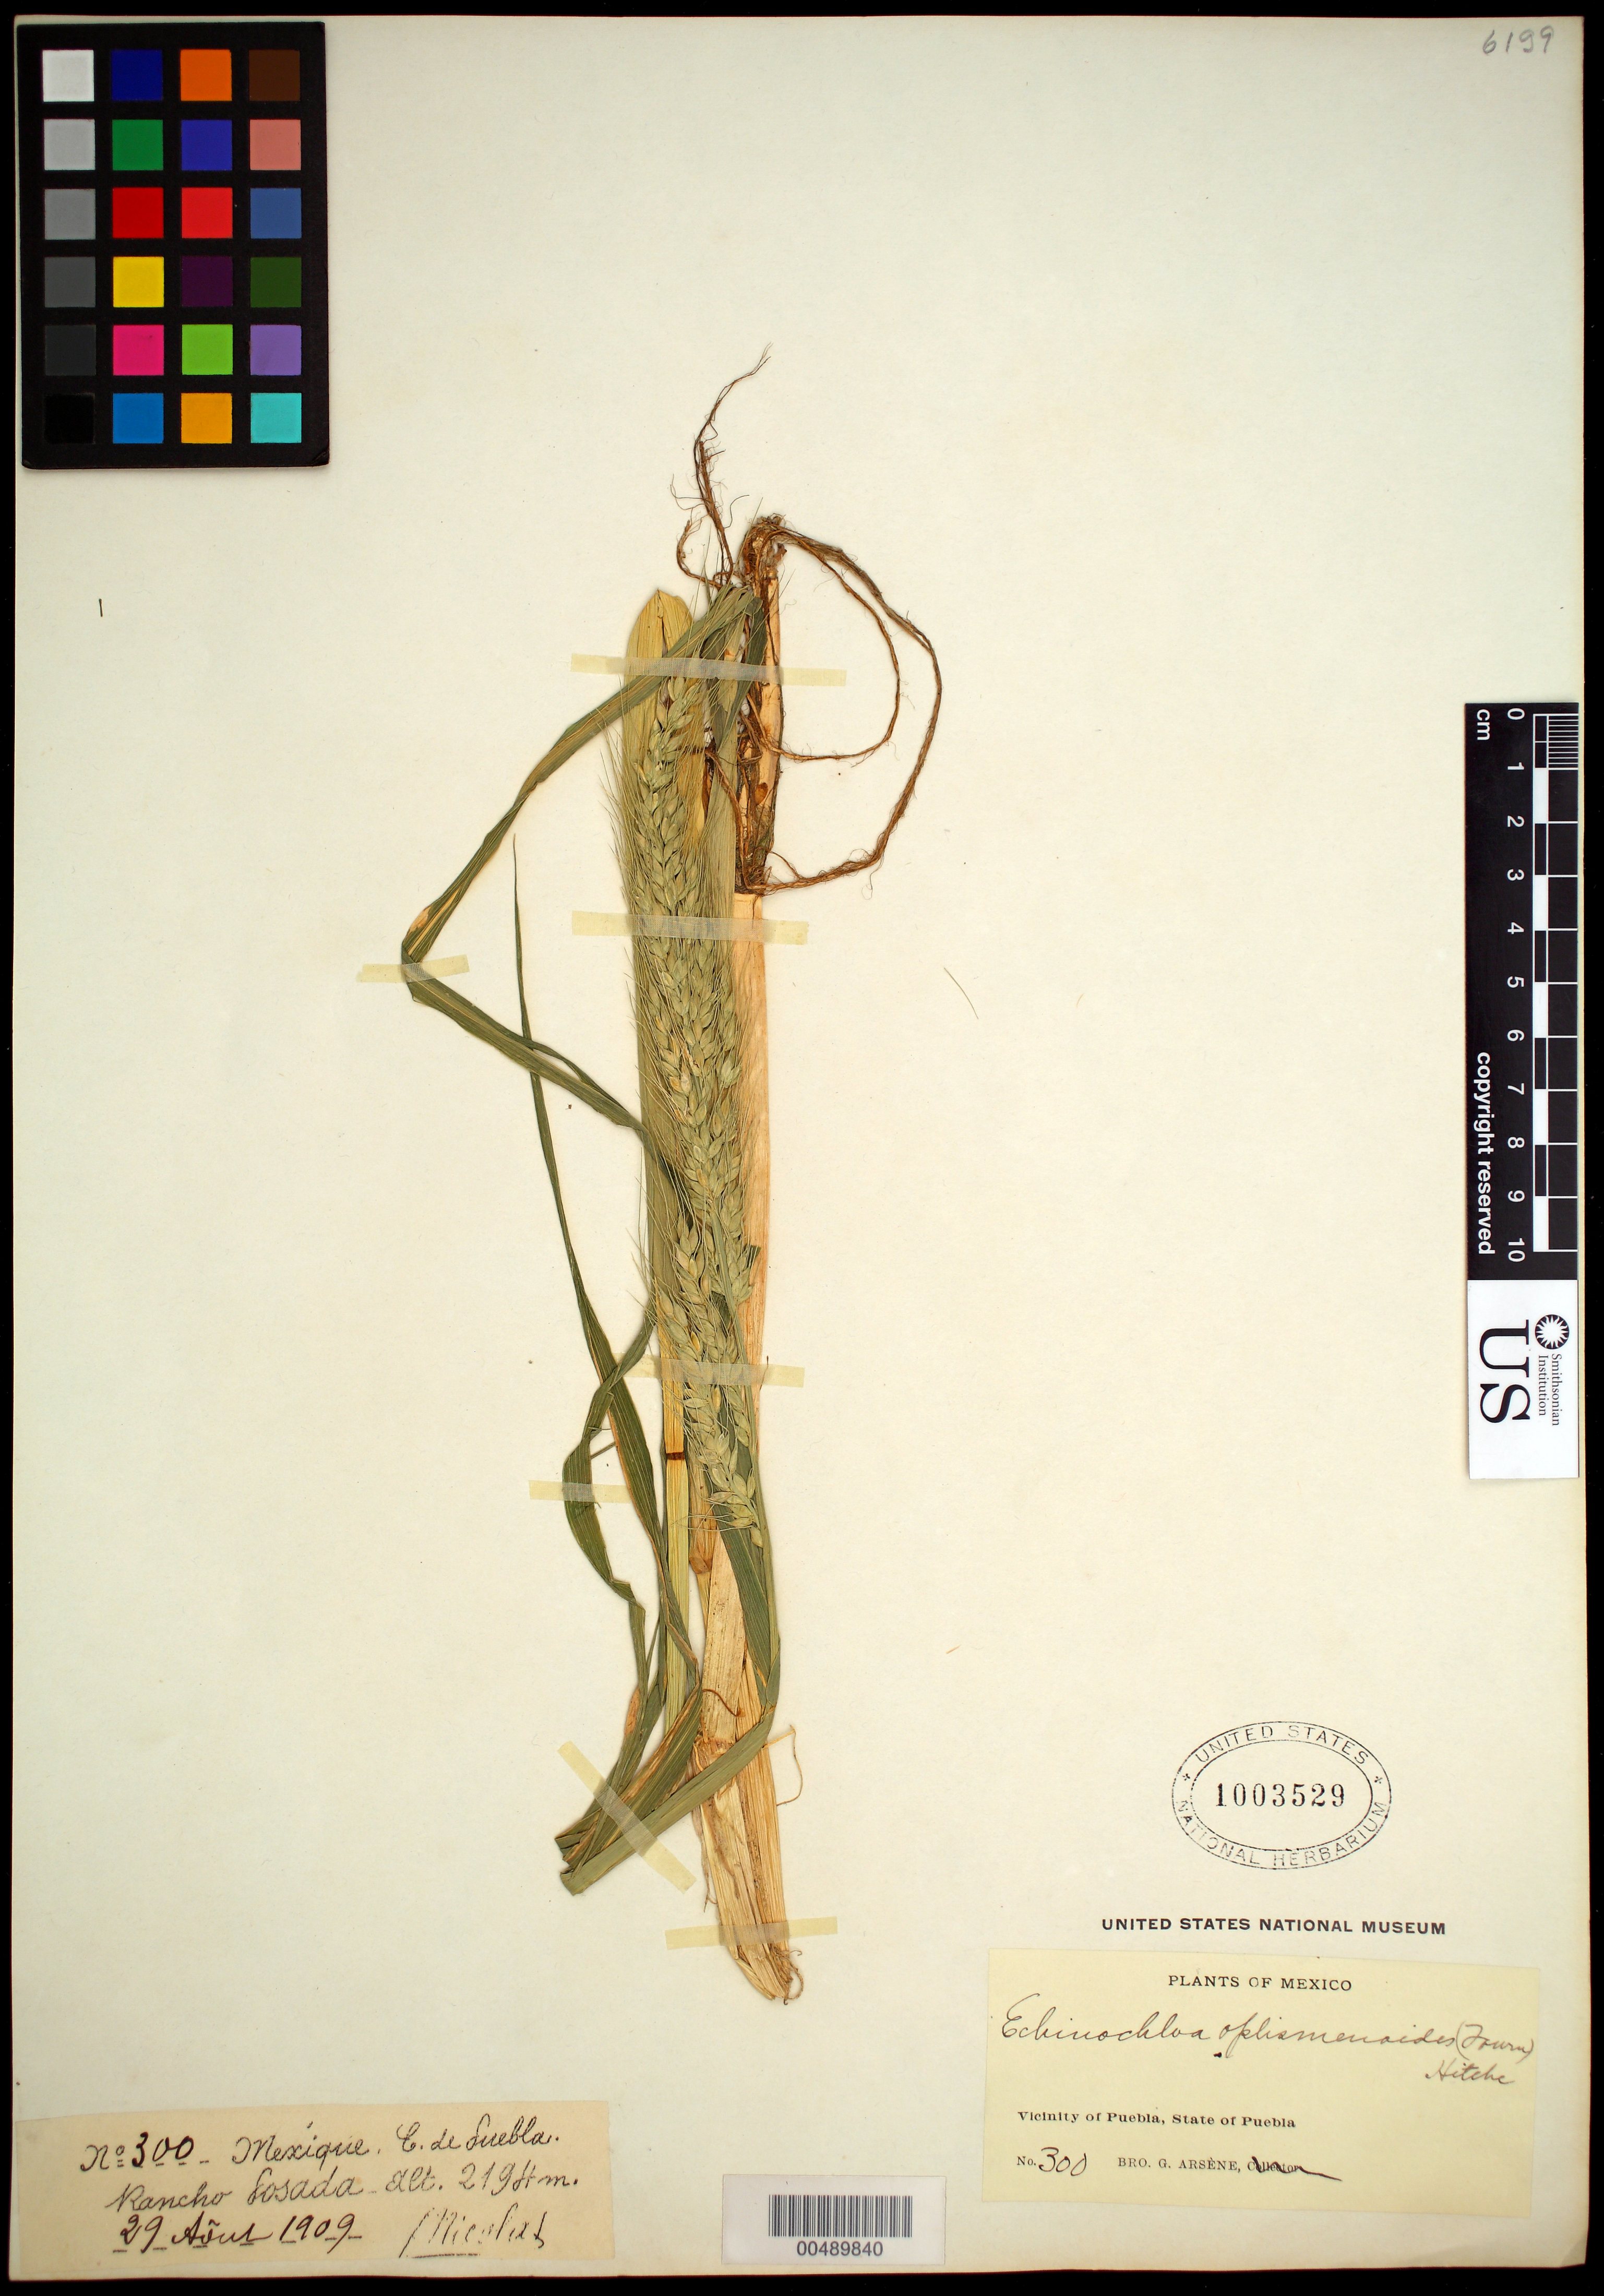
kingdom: Plantae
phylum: Tracheophyta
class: Liliopsida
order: Poales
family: Poaceae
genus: Echinochloa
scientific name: Echinochloa oplismenoides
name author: (E. Fourn.) Hitchc.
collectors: B. Nicolas & Bro. G. Arsène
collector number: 300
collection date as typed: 29 Apr 1909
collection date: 1909-04-29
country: Mexico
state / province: Puebla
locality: C. de Puebla, Rancho Posada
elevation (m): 2194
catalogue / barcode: US 1003529